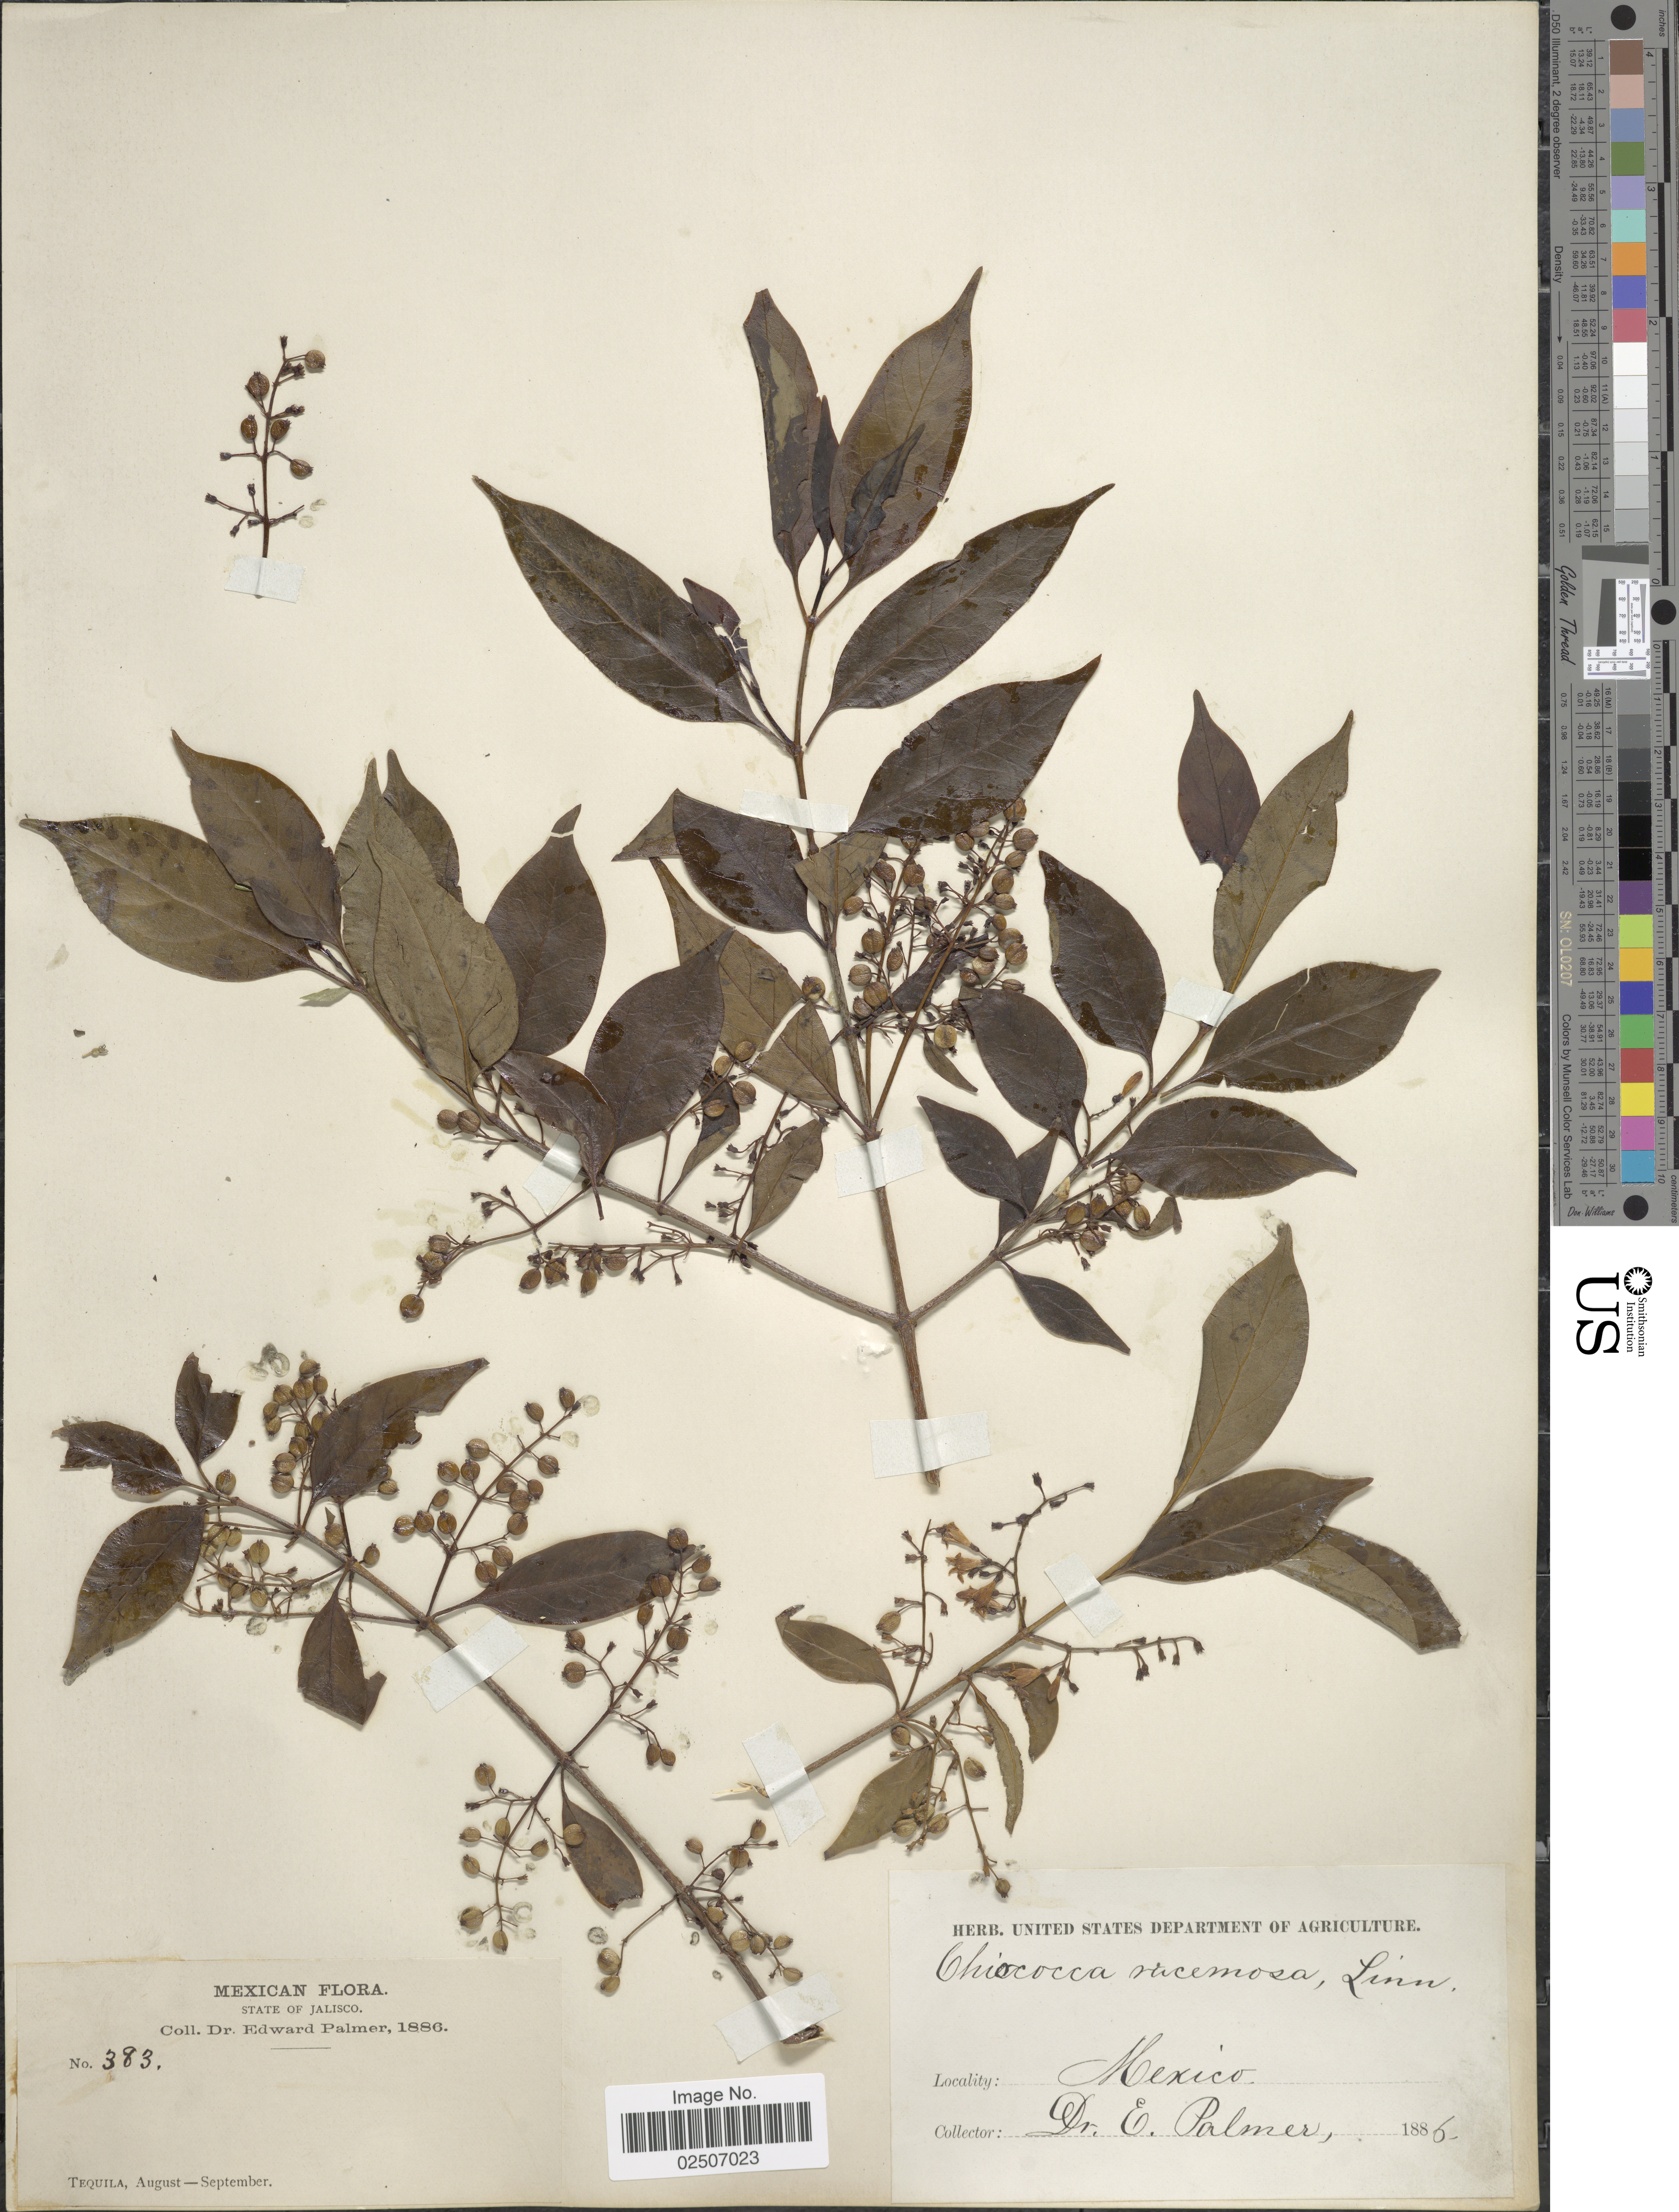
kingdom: Plantae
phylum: Tracheophyta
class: Magnoliopsida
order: Gentianales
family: Rubiaceae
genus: Chiococca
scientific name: Chiococca alba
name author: (L.) Hitchc.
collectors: E. Palmer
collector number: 383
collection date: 1886-08/1886-09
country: Mexico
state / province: Jalisco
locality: Tequila